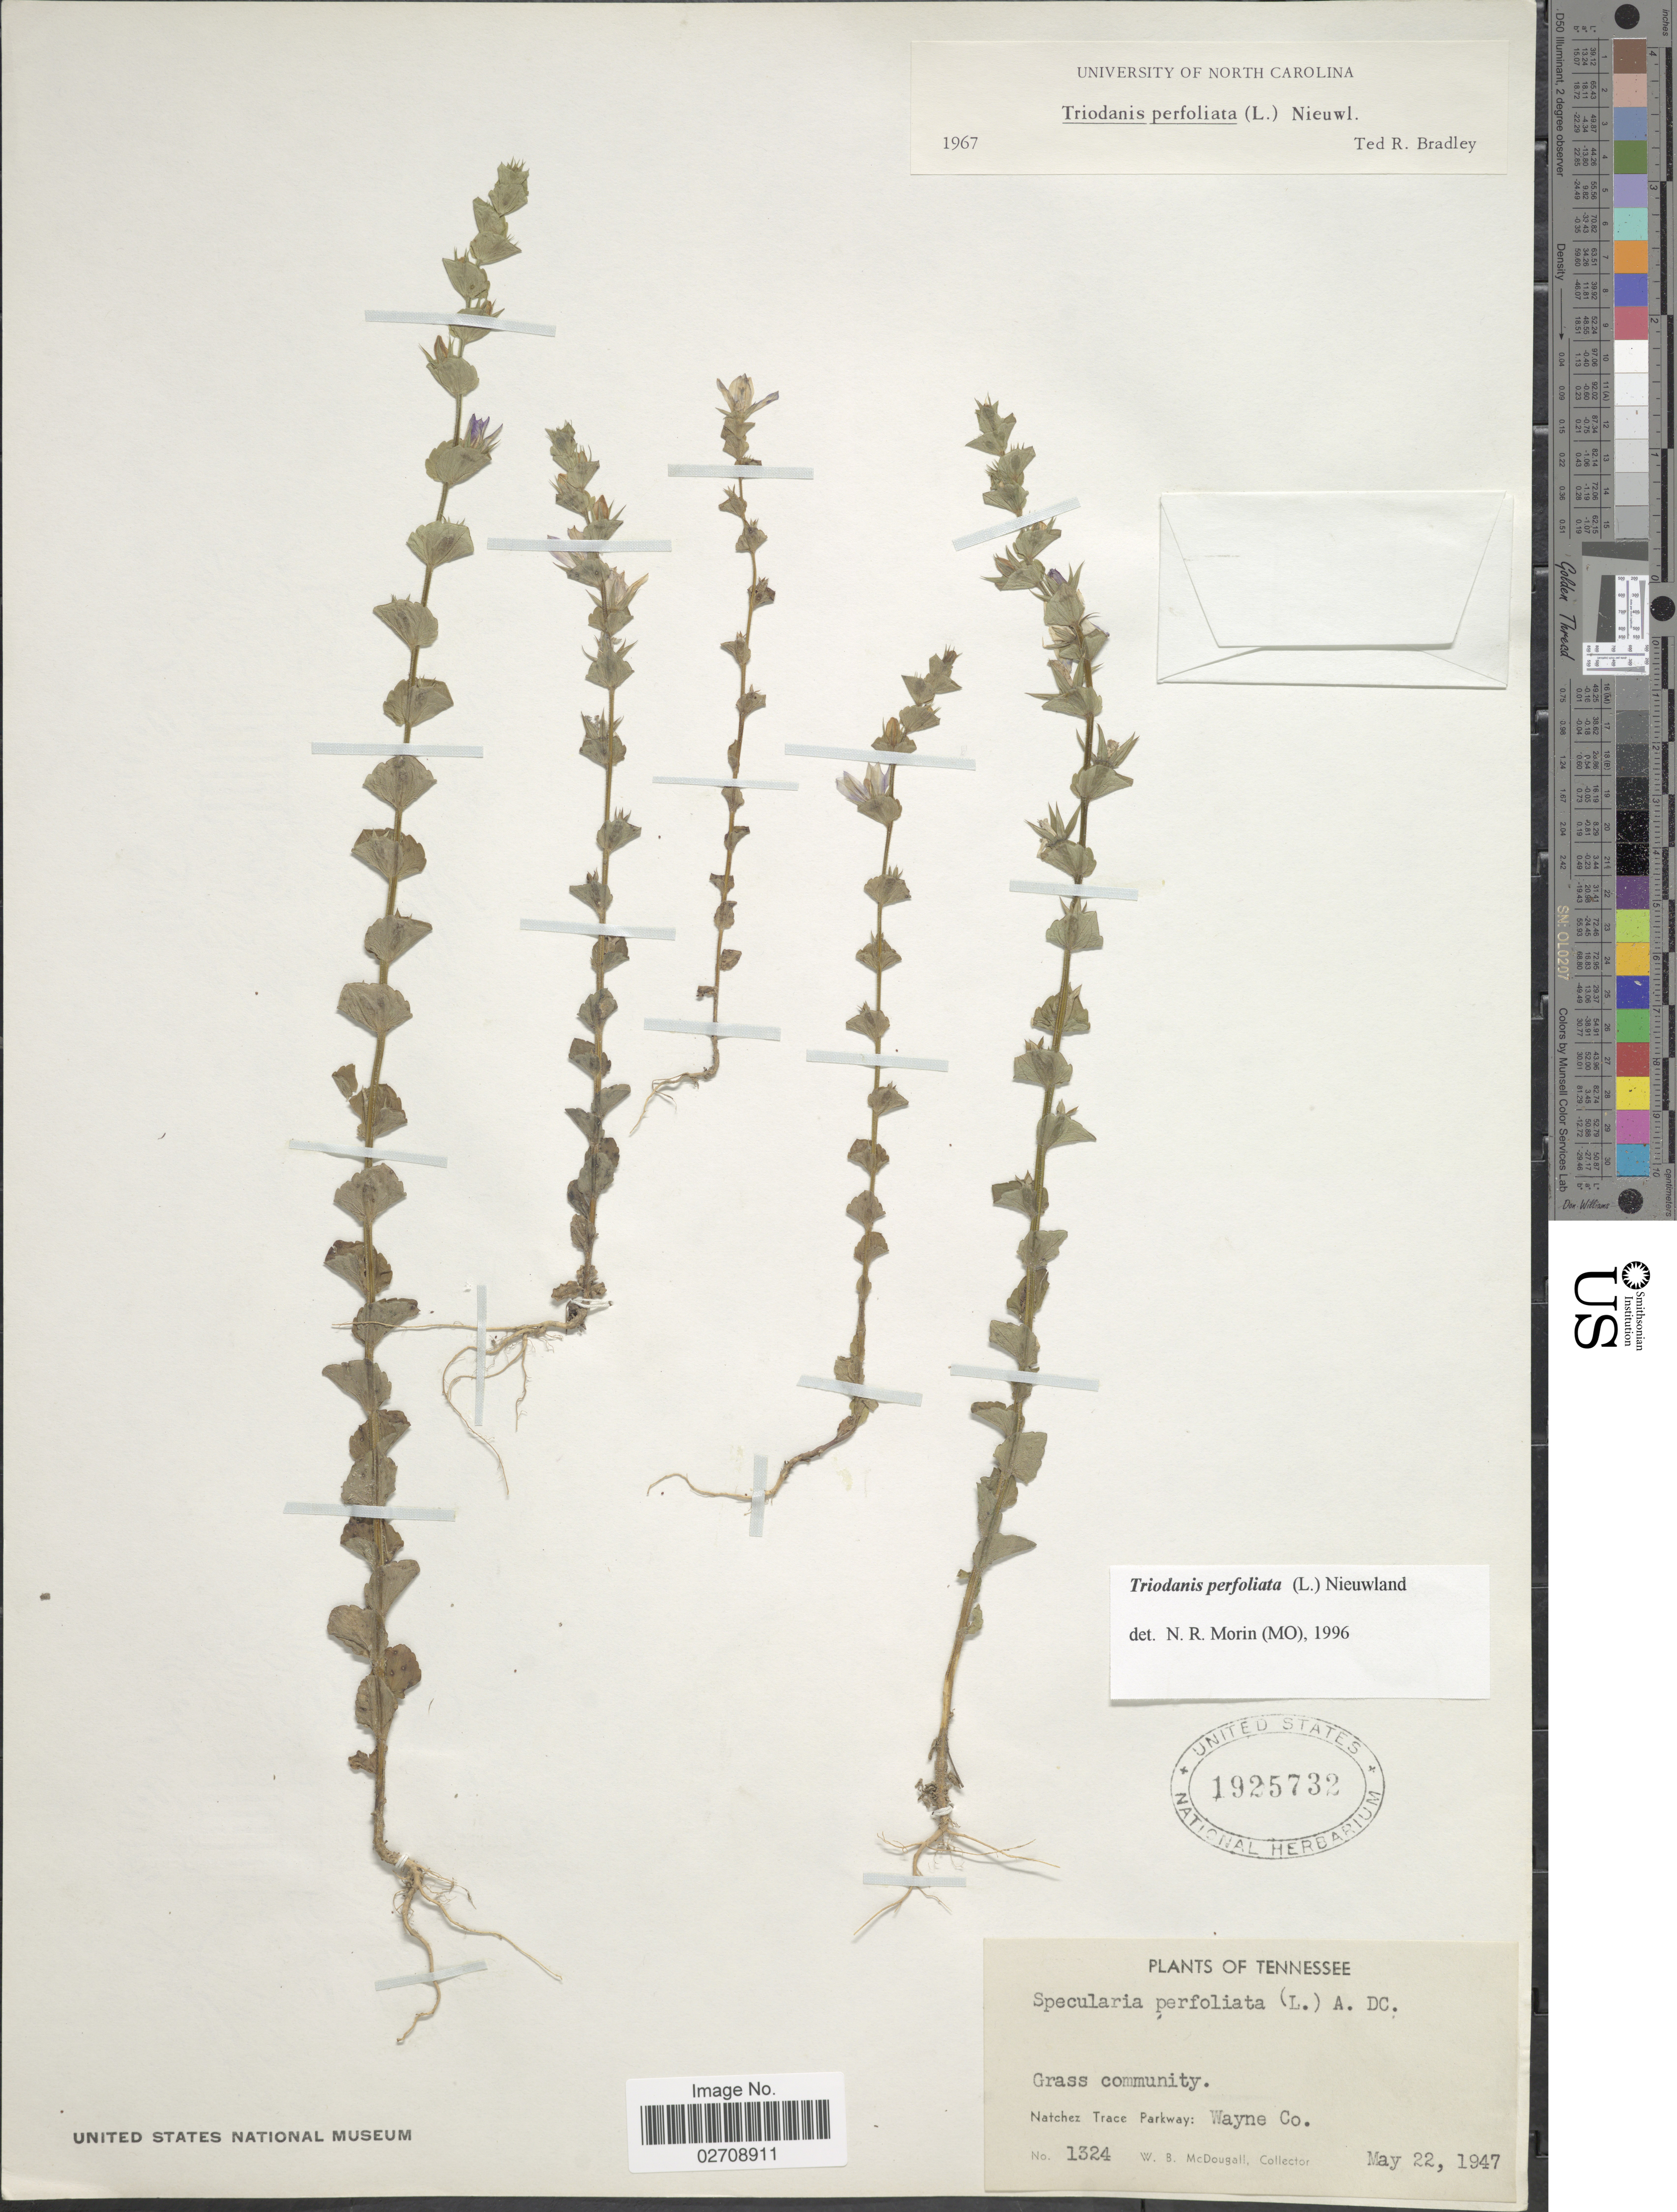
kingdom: Plantae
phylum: Tracheophyta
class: Magnoliopsida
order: Asterales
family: Campanulaceae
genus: Triodanis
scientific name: Triodanis perfoliata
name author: (L.) Nieuwl.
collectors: W. B. McDougall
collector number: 1324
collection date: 1947-05-22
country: United States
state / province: Tennessee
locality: Grass Community, Natchez Trace Parkway: Wayne Co.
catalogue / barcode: US 1925732